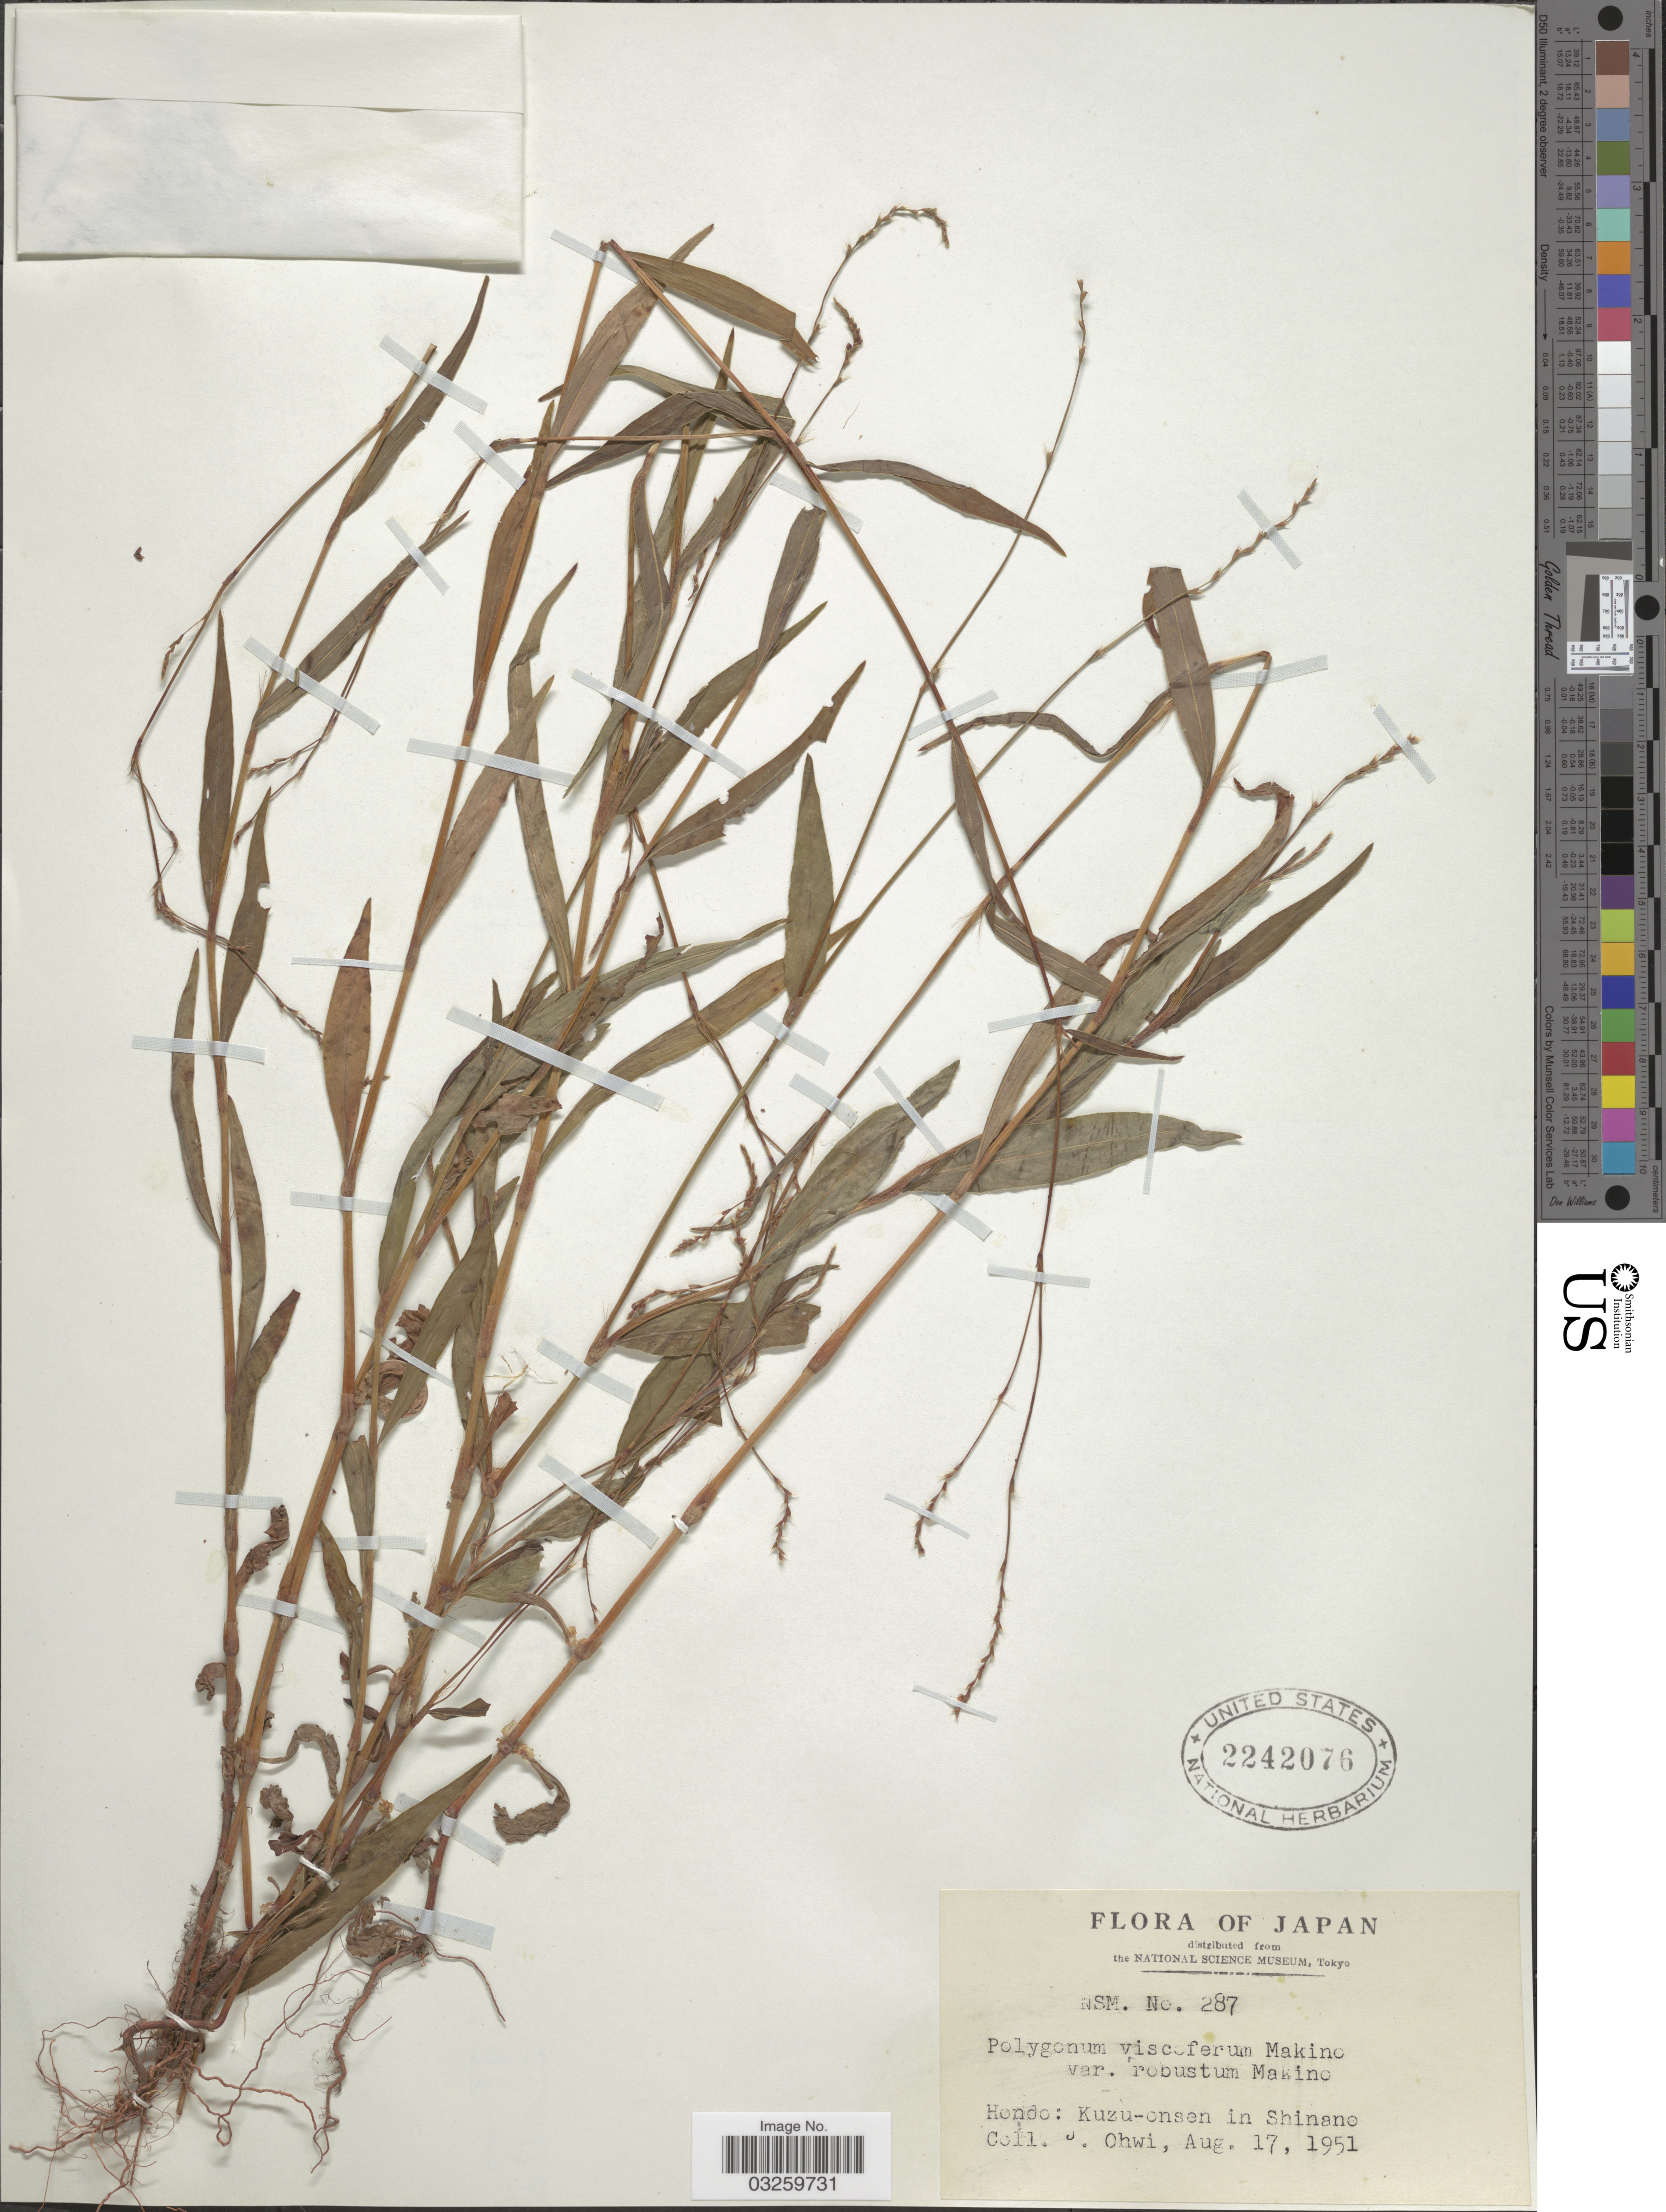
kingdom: Plantae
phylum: Tracheophyta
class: Magnoliopsida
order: Caryophyllales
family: Polygonaceae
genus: Polygonum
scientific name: Polygonum viscoferum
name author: Makino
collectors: J. Ohwi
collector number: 287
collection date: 1951-08-17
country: Japan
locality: Hondo: Kuzu-onsen in Shinano.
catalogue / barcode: US 2242076